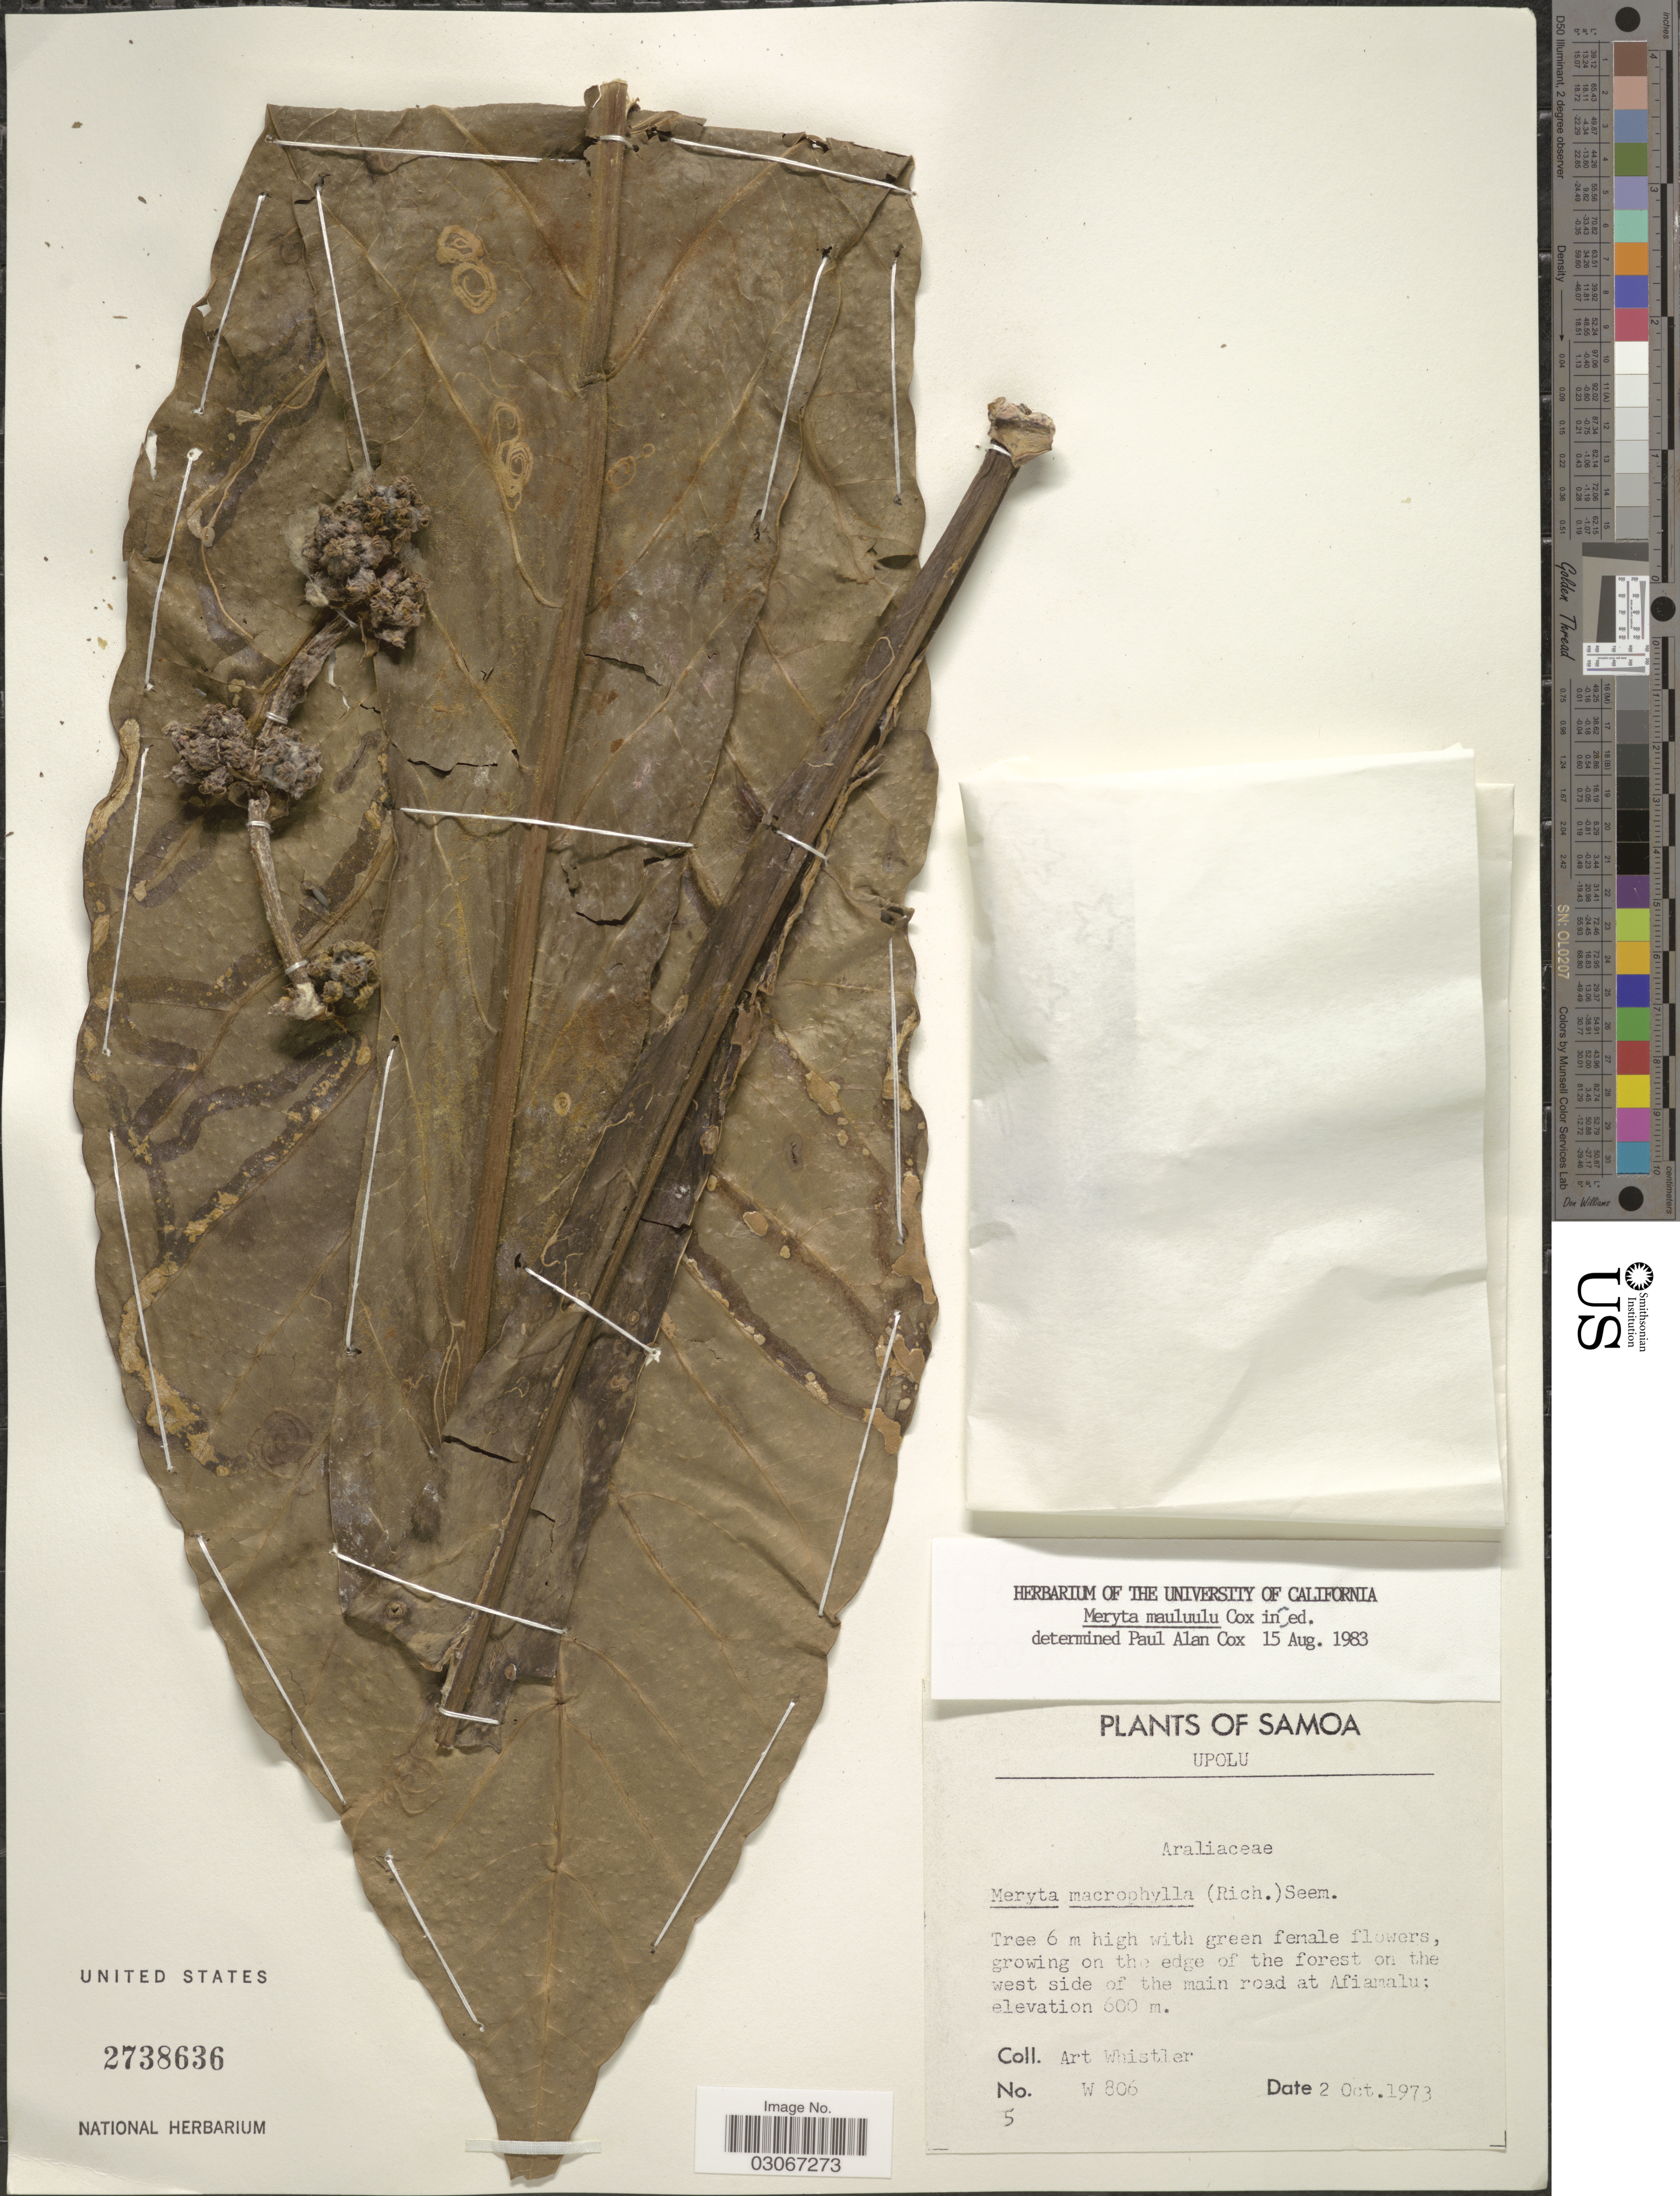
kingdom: Plantae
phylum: Tracheophyta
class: Magnoliopsida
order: Apiales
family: Araliaceae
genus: Meryta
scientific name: Meryta macrophylla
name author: (W. Rich ex A. Gray) Seem.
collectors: A. Whistler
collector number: W 806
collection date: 1973-10-02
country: Samoa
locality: Samoa, Upolu, on the edge of the forest on the west side of the main road at Afiamalu.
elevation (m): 600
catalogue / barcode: US 2738636